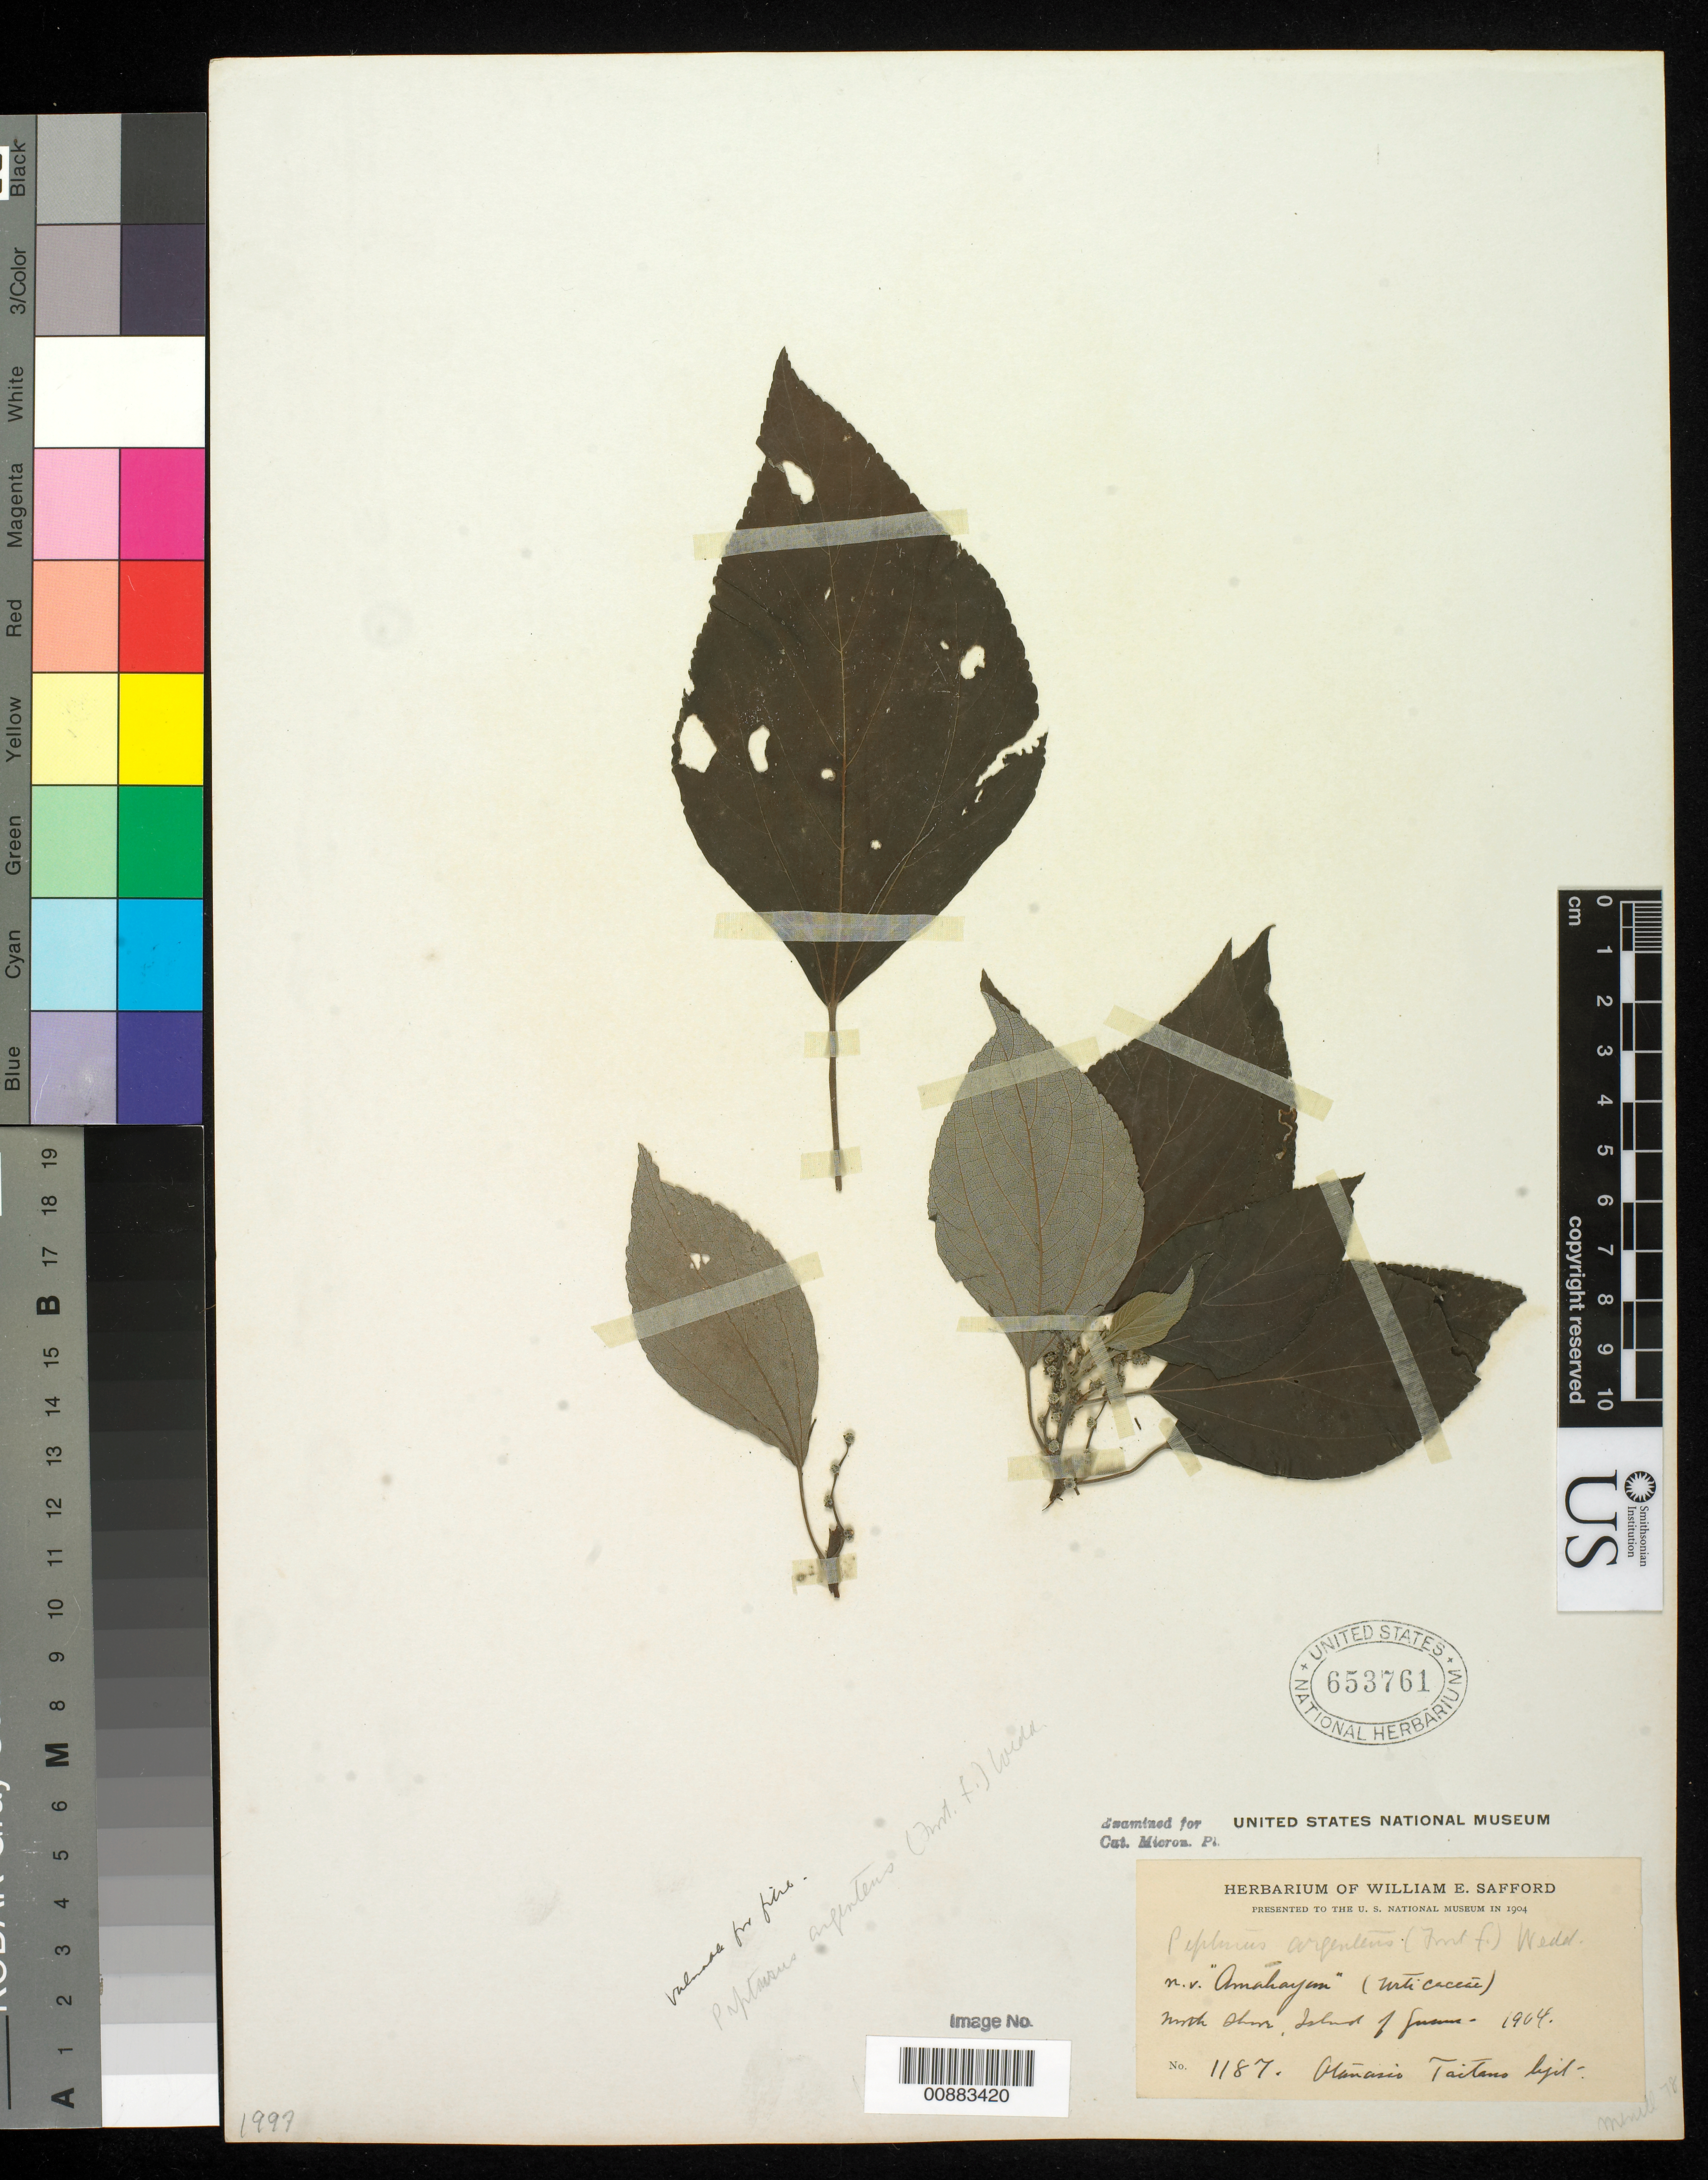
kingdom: Plantae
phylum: Tracheophyta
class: Magnoliopsida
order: Rosales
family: Urticaceae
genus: Pipturus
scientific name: Pipturus argenteus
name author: (G. Forst.) Wedd.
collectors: A. T. Leint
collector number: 1187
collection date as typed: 1904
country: Guam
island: Guam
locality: North Shore, Island of Guam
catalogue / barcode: US 653761